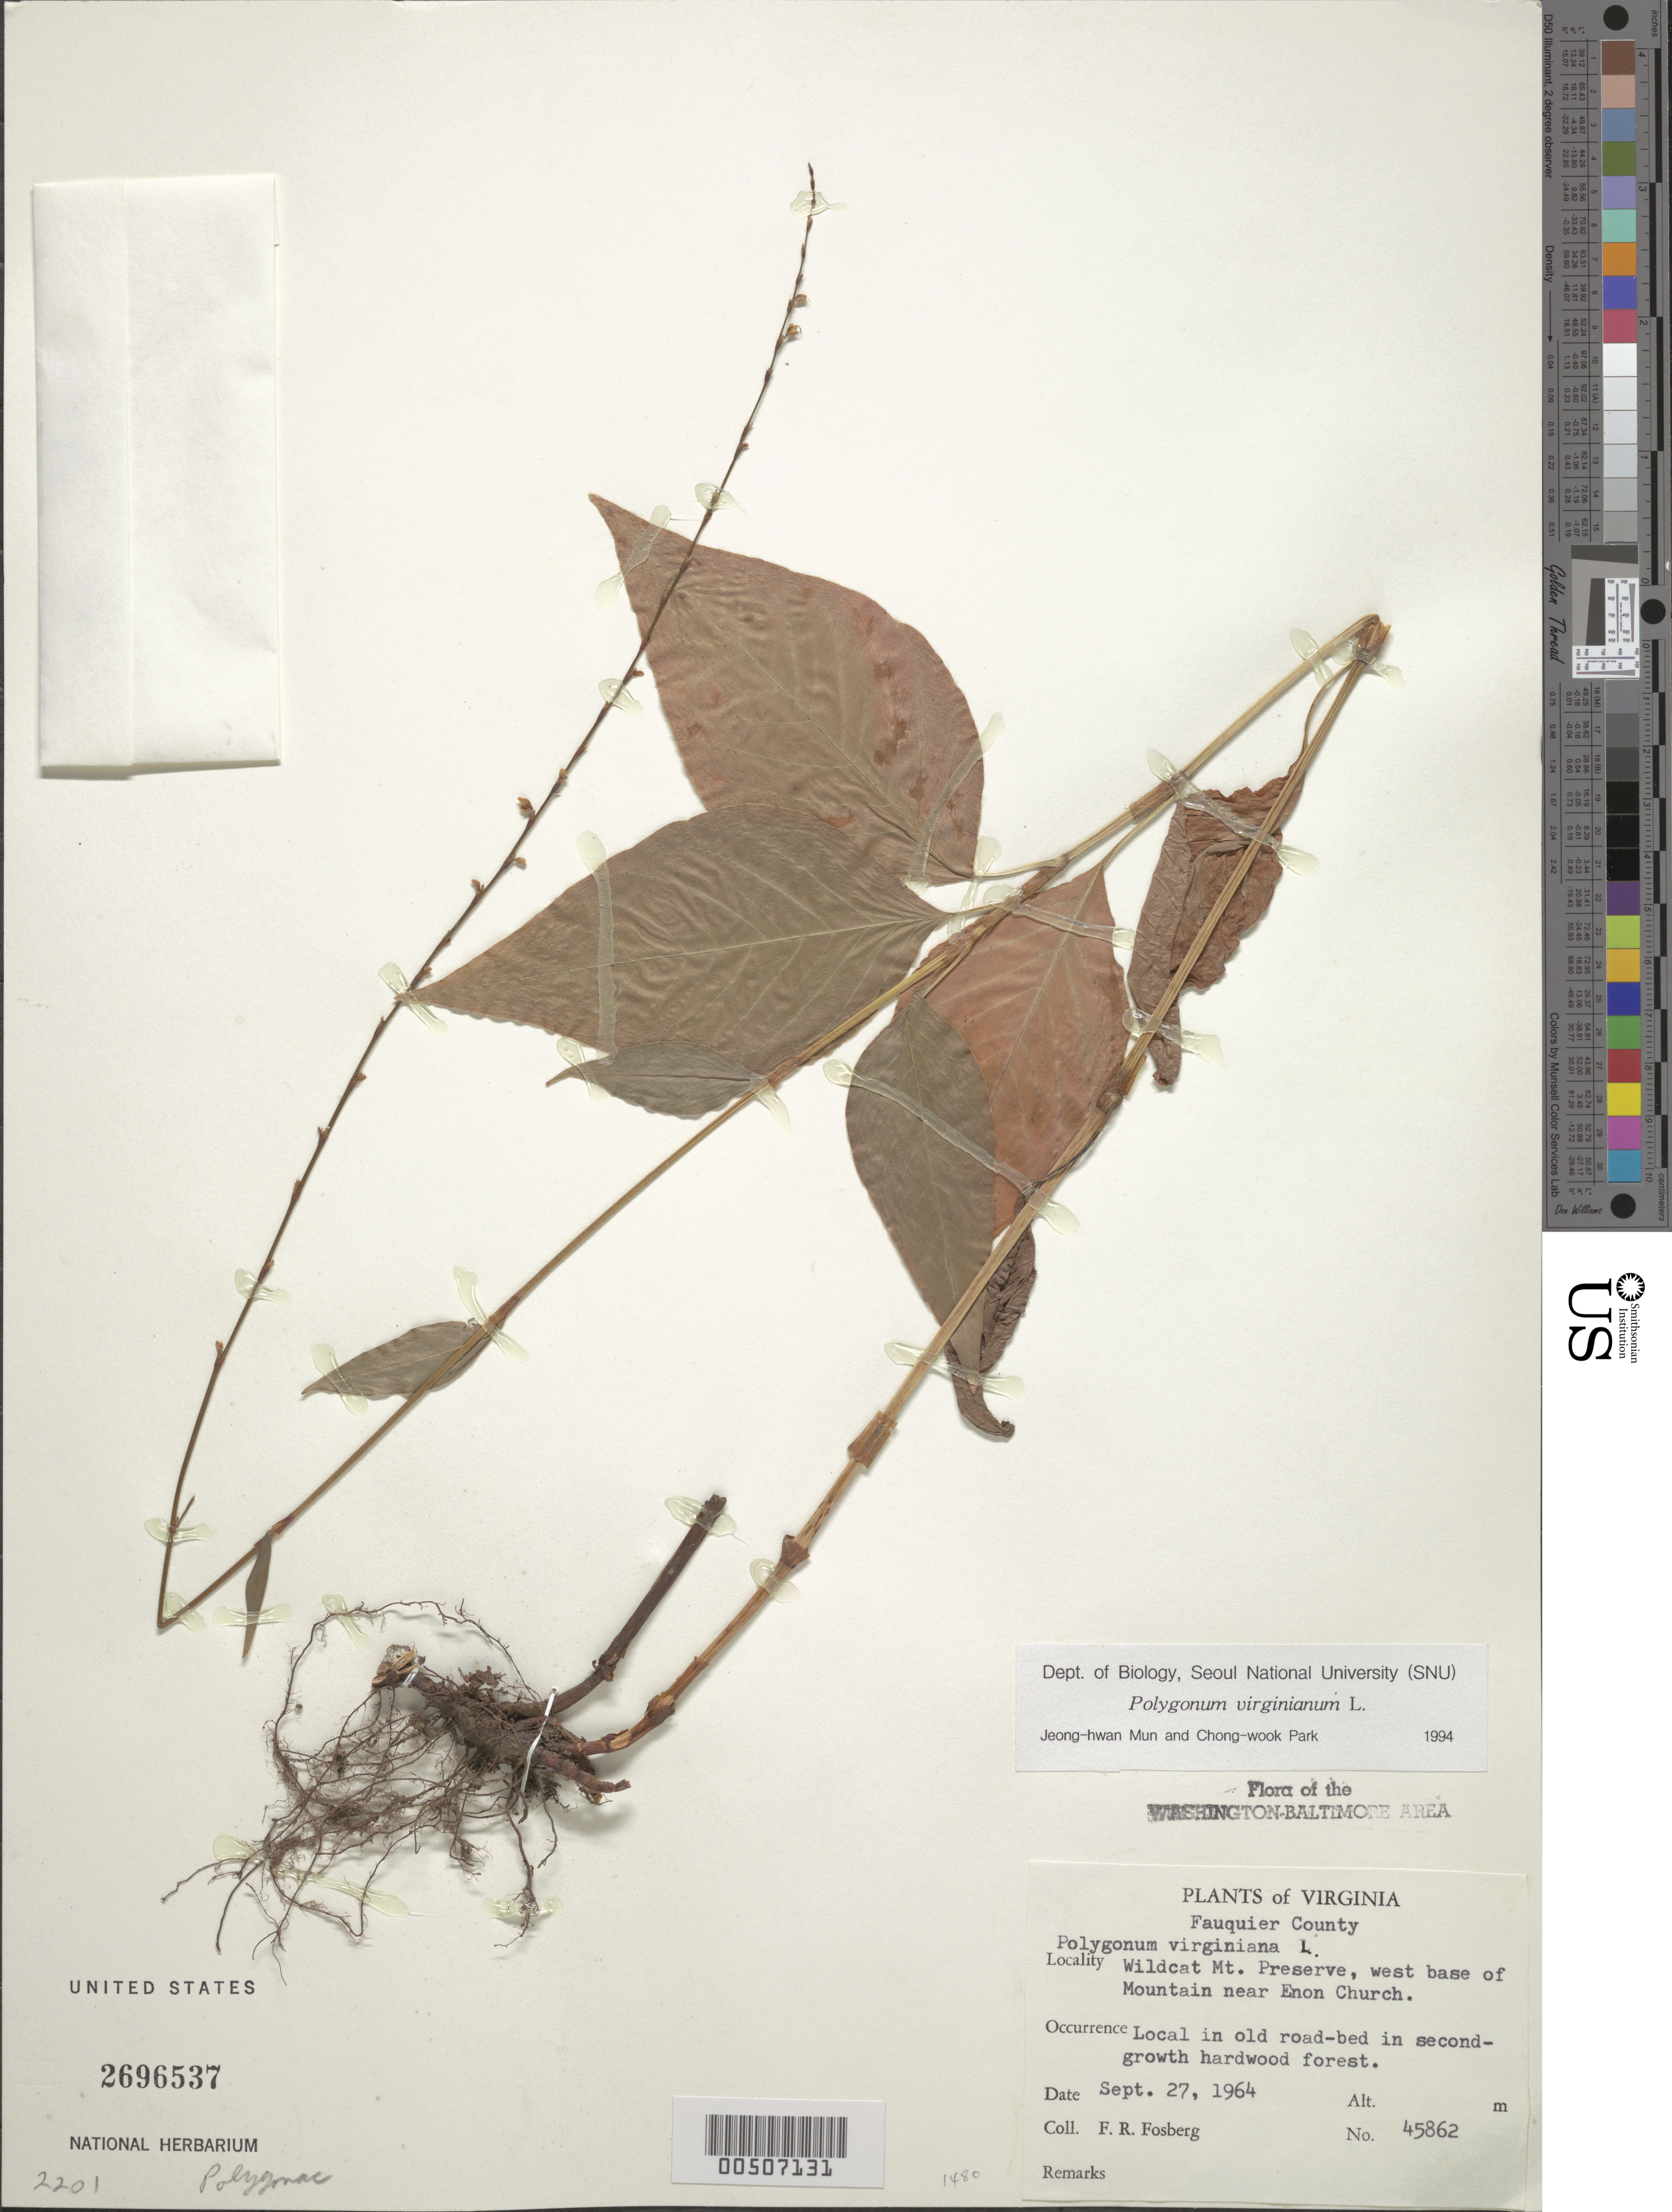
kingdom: Plantae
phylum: Tracheophyta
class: Magnoliopsida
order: Caryophyllales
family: Polygonaceae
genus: Persicaria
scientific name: Persicaria virginiana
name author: (L.) Gaertn.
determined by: Atha, D. E.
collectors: F. R. Fosberg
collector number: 45862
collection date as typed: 27 Sep 1964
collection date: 1964-09-27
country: United States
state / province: Virginia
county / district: Fauquier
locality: Wildcat Mt. Preserve, W base of Mt near Enon Church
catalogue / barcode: US 2696537